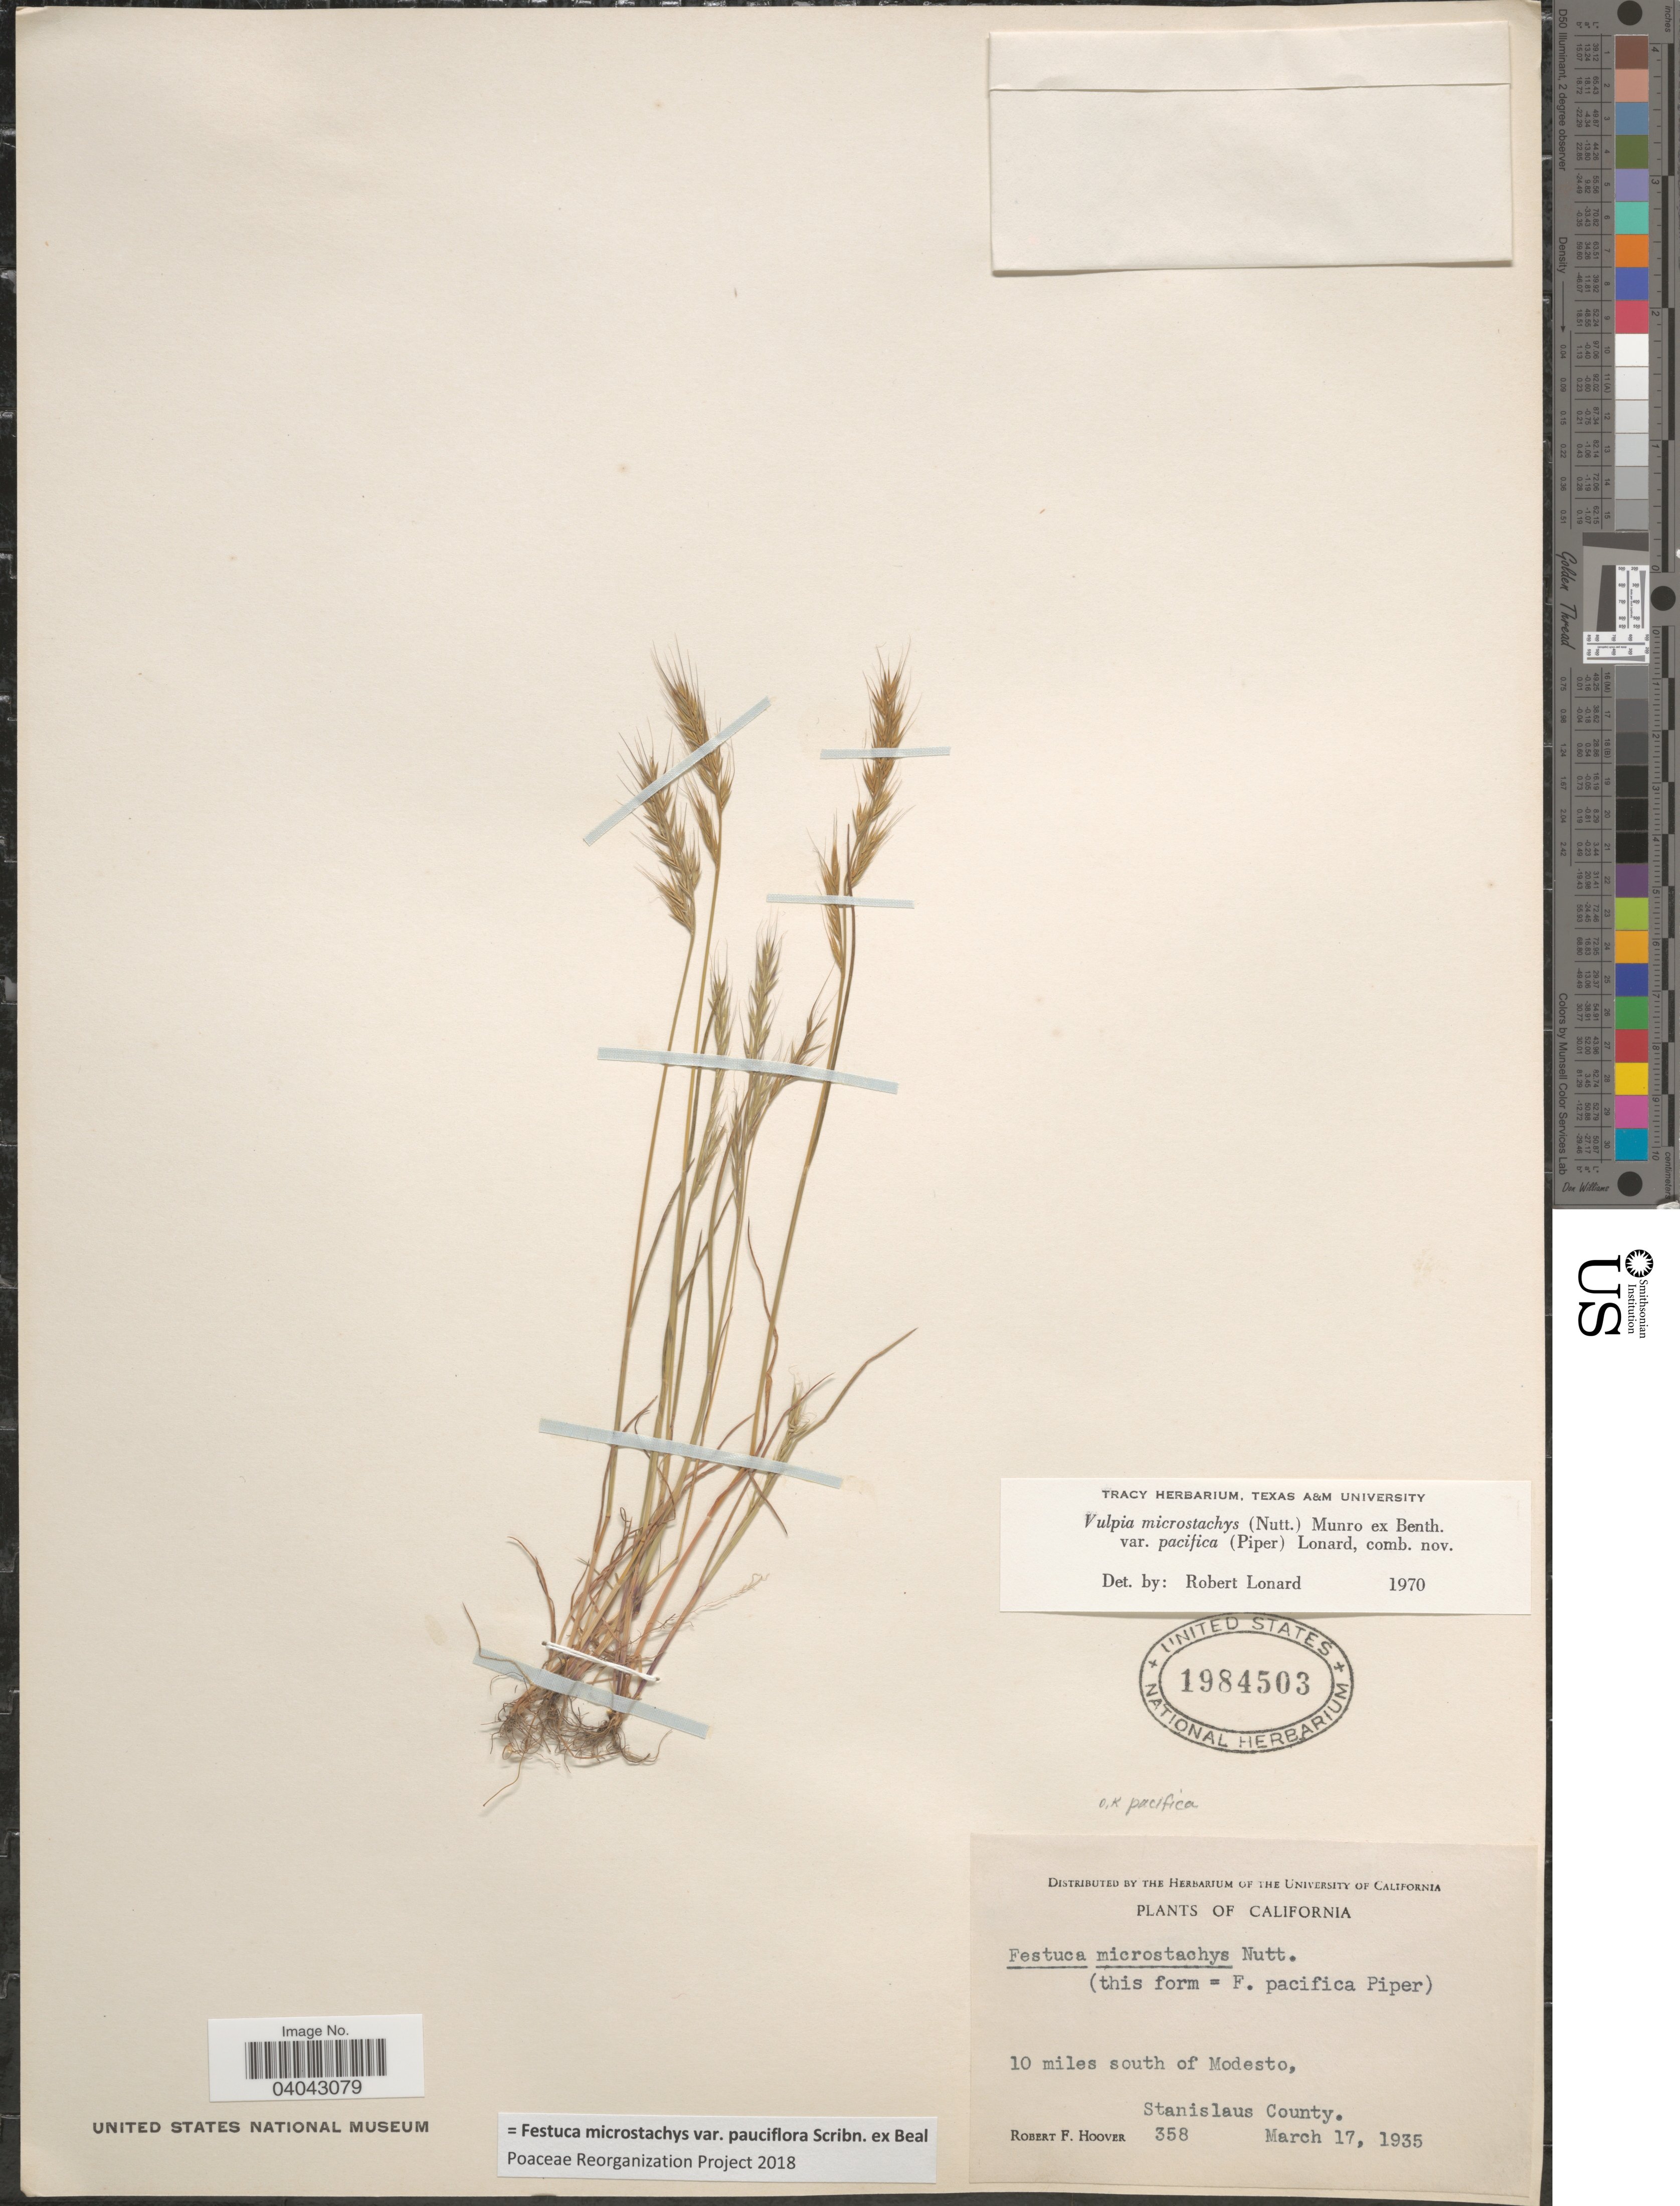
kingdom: Plantae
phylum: Tracheophyta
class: Liliopsida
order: Poales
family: Poaceae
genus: Festuca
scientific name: Festuca microstachys var. pauciflora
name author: Scribn. ex W.J. Beal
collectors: R. F. Hoover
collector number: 358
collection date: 1935-03-17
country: United States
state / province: California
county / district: Stanislaus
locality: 10 miles south of Modesto, Stanislaus County.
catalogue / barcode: US 1984503